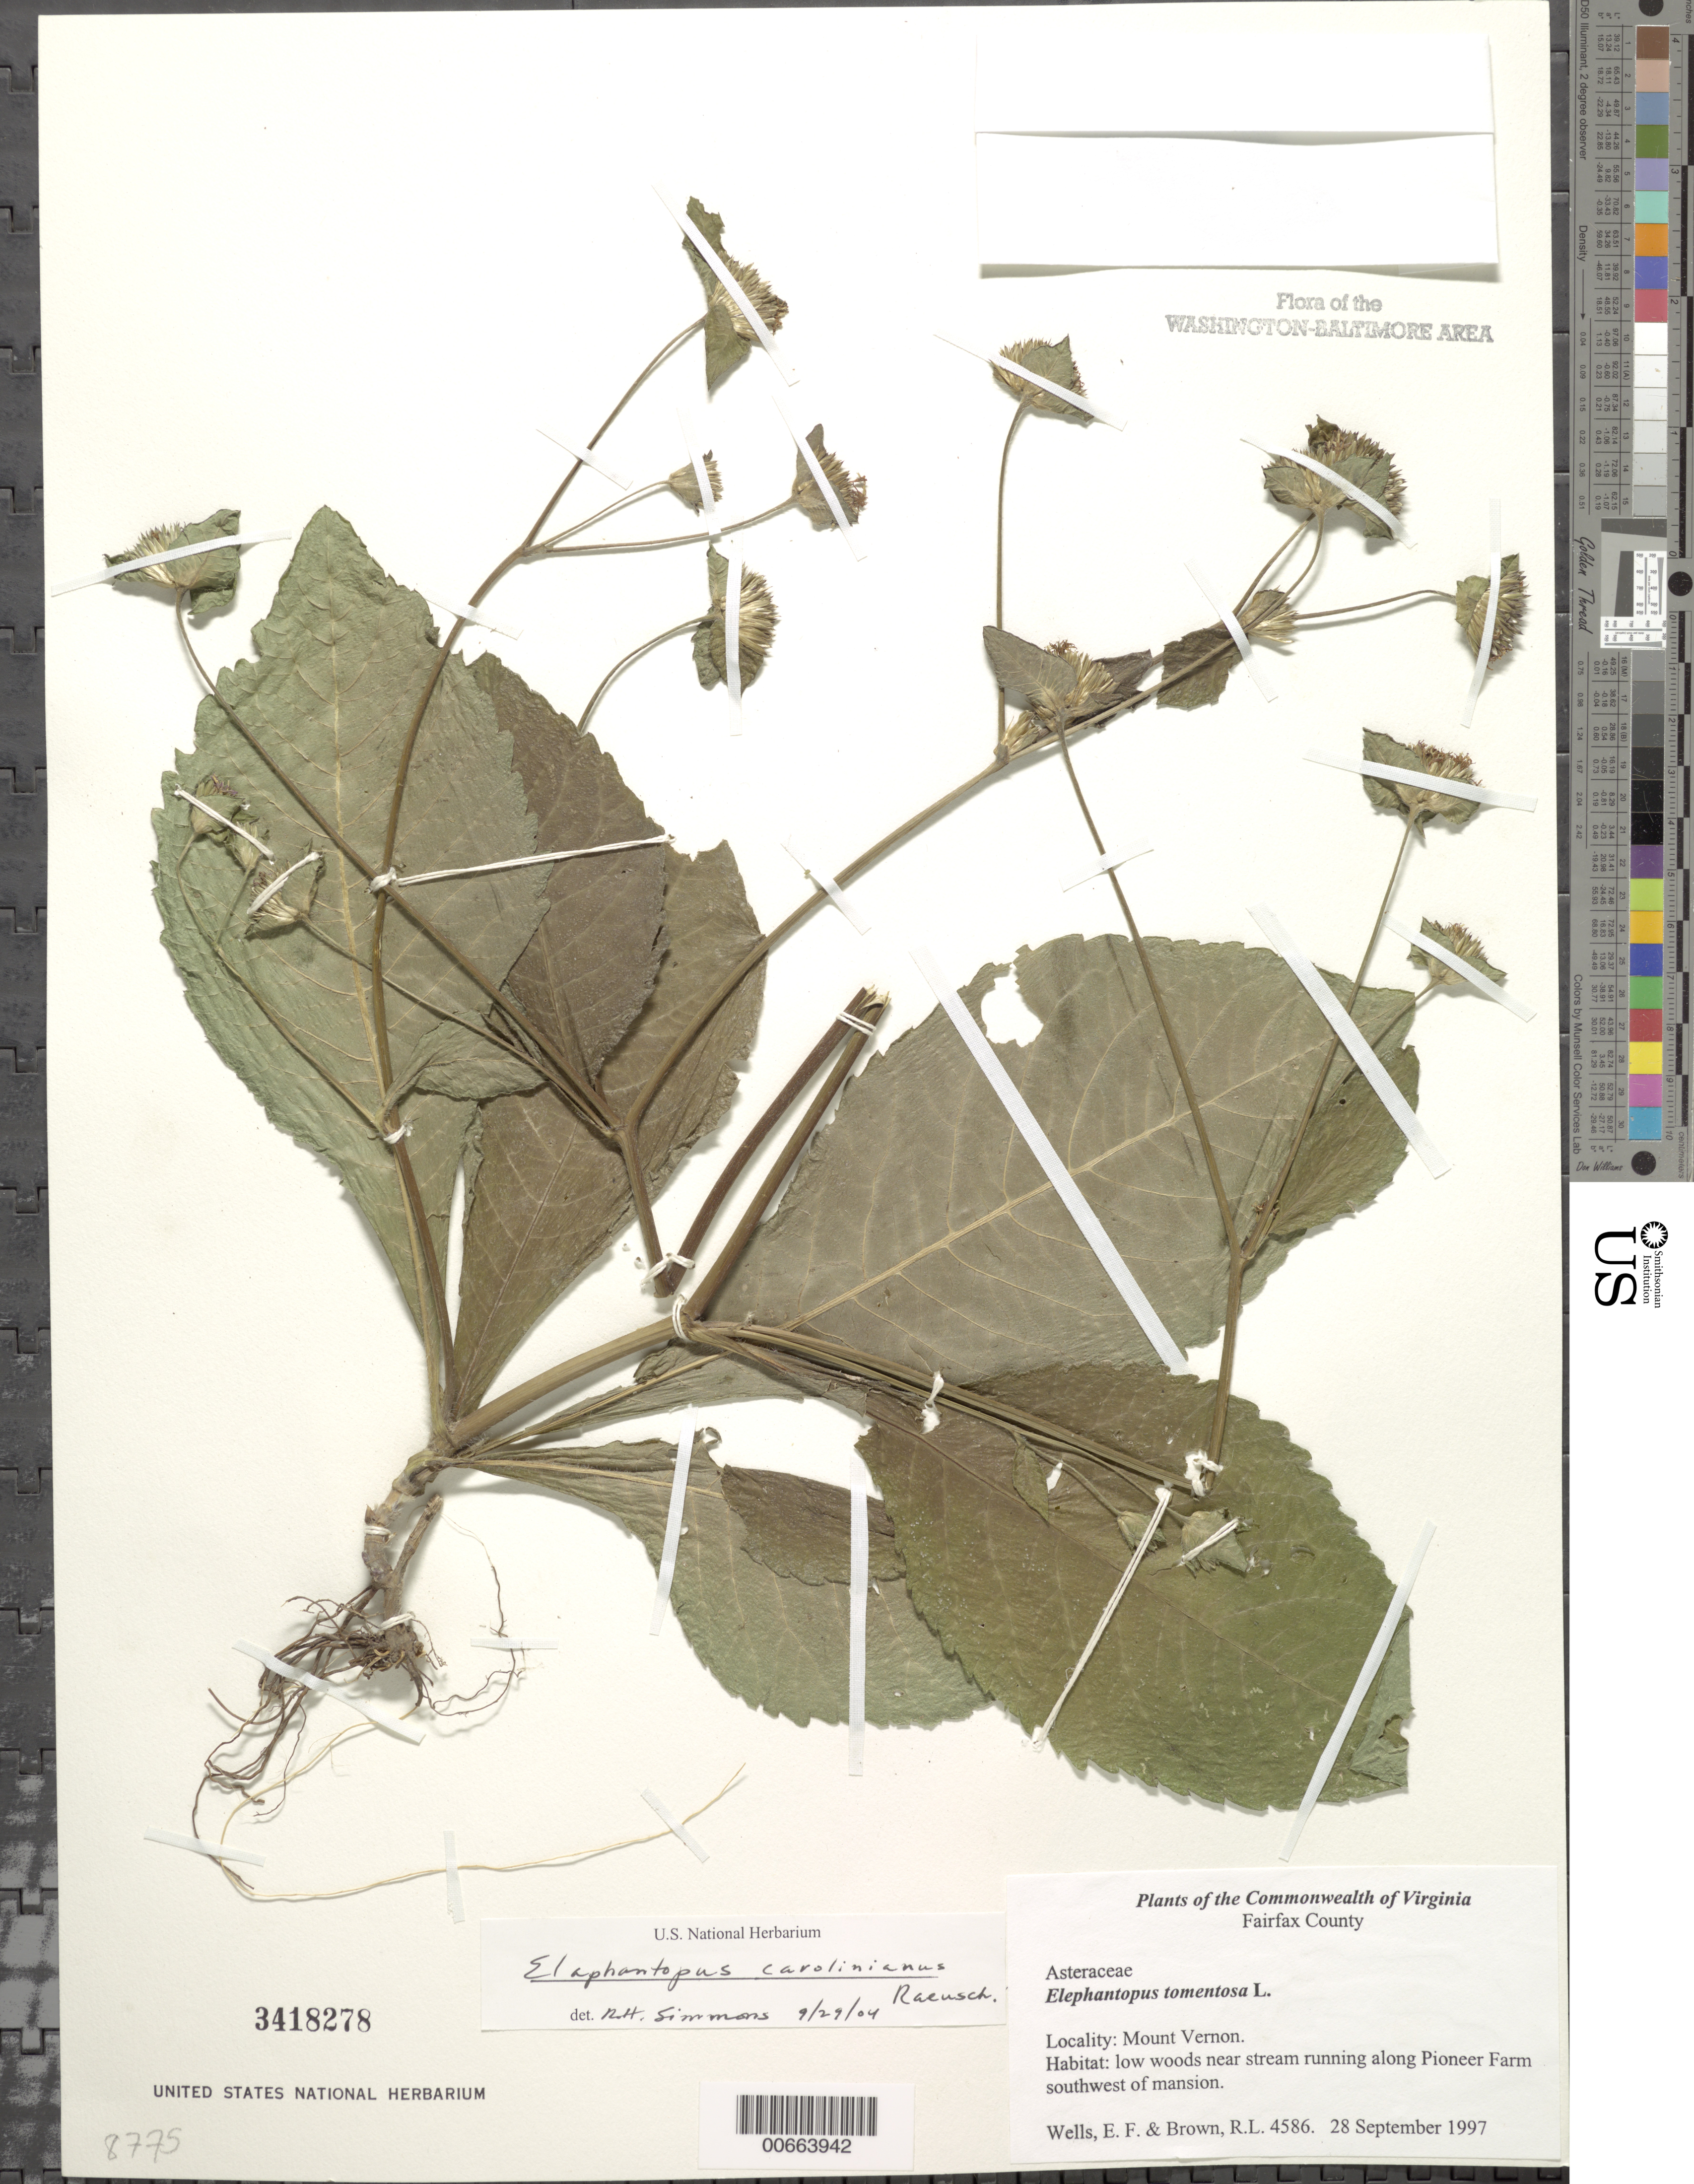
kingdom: Plantae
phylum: Tracheophyta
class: Magnoliopsida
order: Asterales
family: Asteraceae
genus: Elephantopus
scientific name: Elephantopus carolinianus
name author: Raeusch.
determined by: Simmons, R. H., (UNITED STATES)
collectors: E. F. Wells & R. L. Brown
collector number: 4586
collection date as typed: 03 Jun 1998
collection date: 1998-06-03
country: United States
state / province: Virginia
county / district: Fairfax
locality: Mount Vernon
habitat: low woods near stream running along Pioneer Farm southwest of mansion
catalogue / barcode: US 3418278